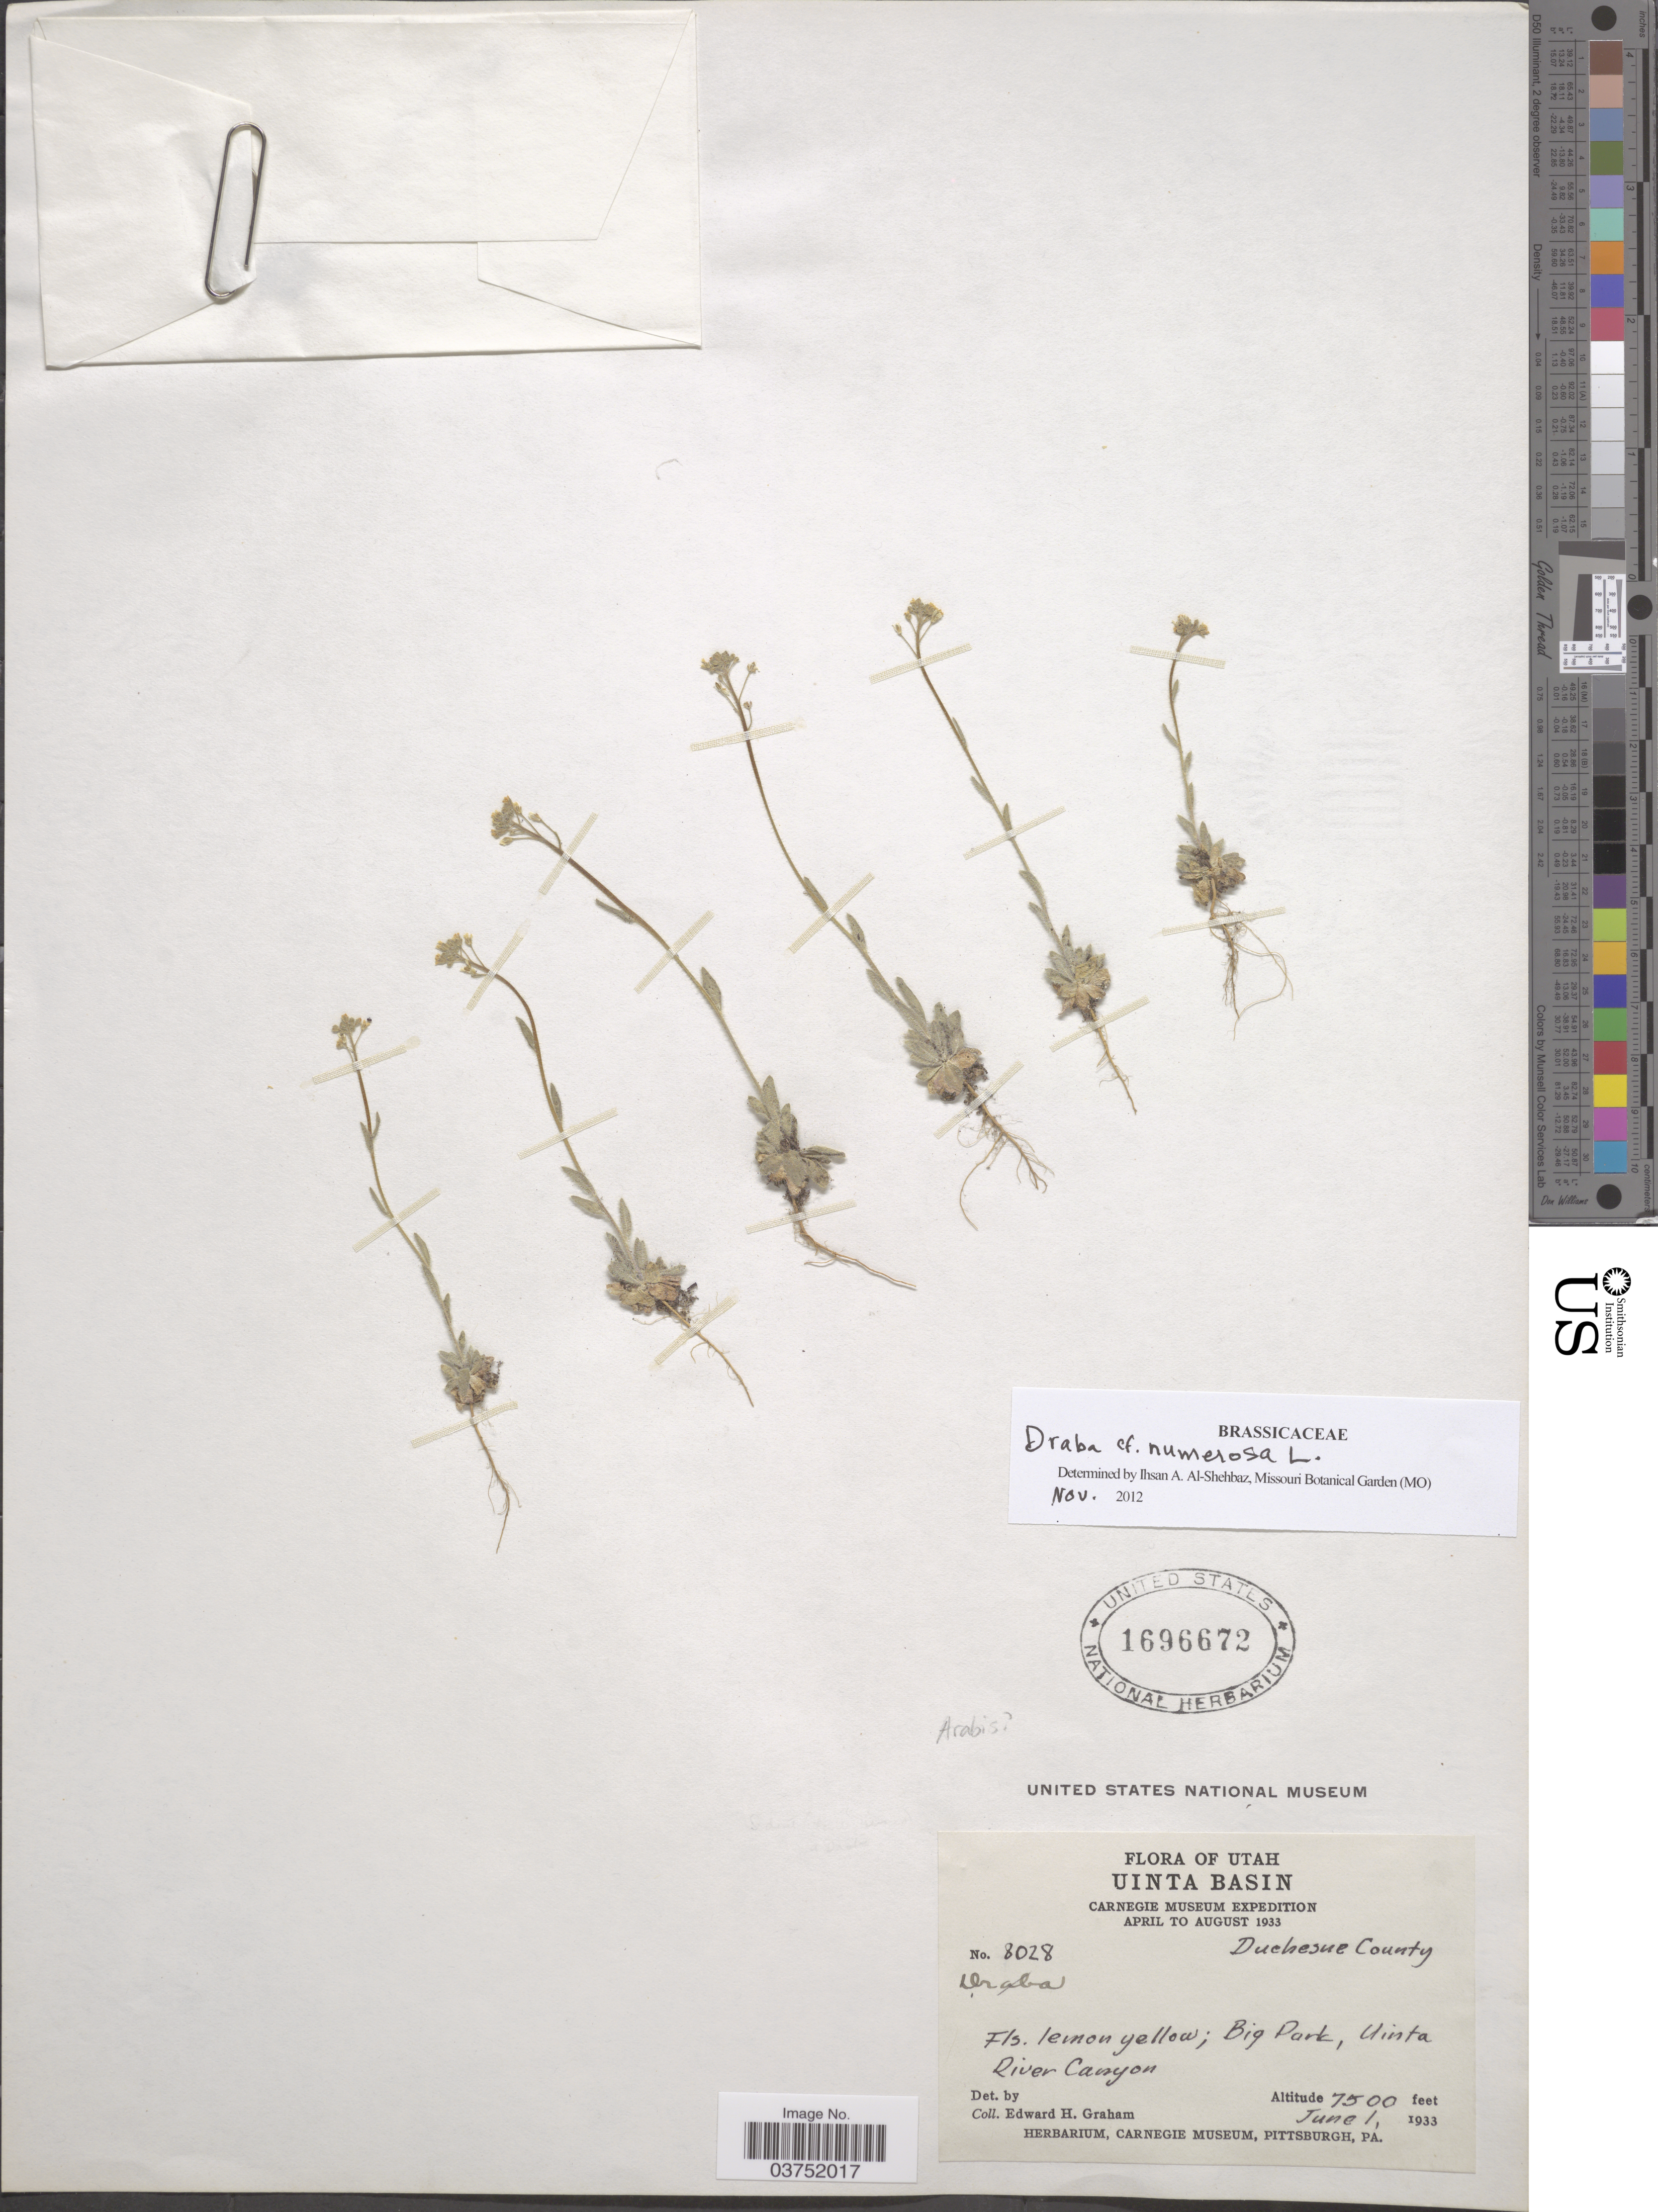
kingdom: Plantae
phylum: Tracheophyta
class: Magnoliopsida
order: Brassicales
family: Brassicaceae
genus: Draba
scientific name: Draba nemorosa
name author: L.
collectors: E. H. Graham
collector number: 8028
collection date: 1933-06-01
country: United States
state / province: Utah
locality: Uinta Basin. Big Park, Uinta River Canyon. Duchesne County.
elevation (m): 2286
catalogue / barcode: US 1696672